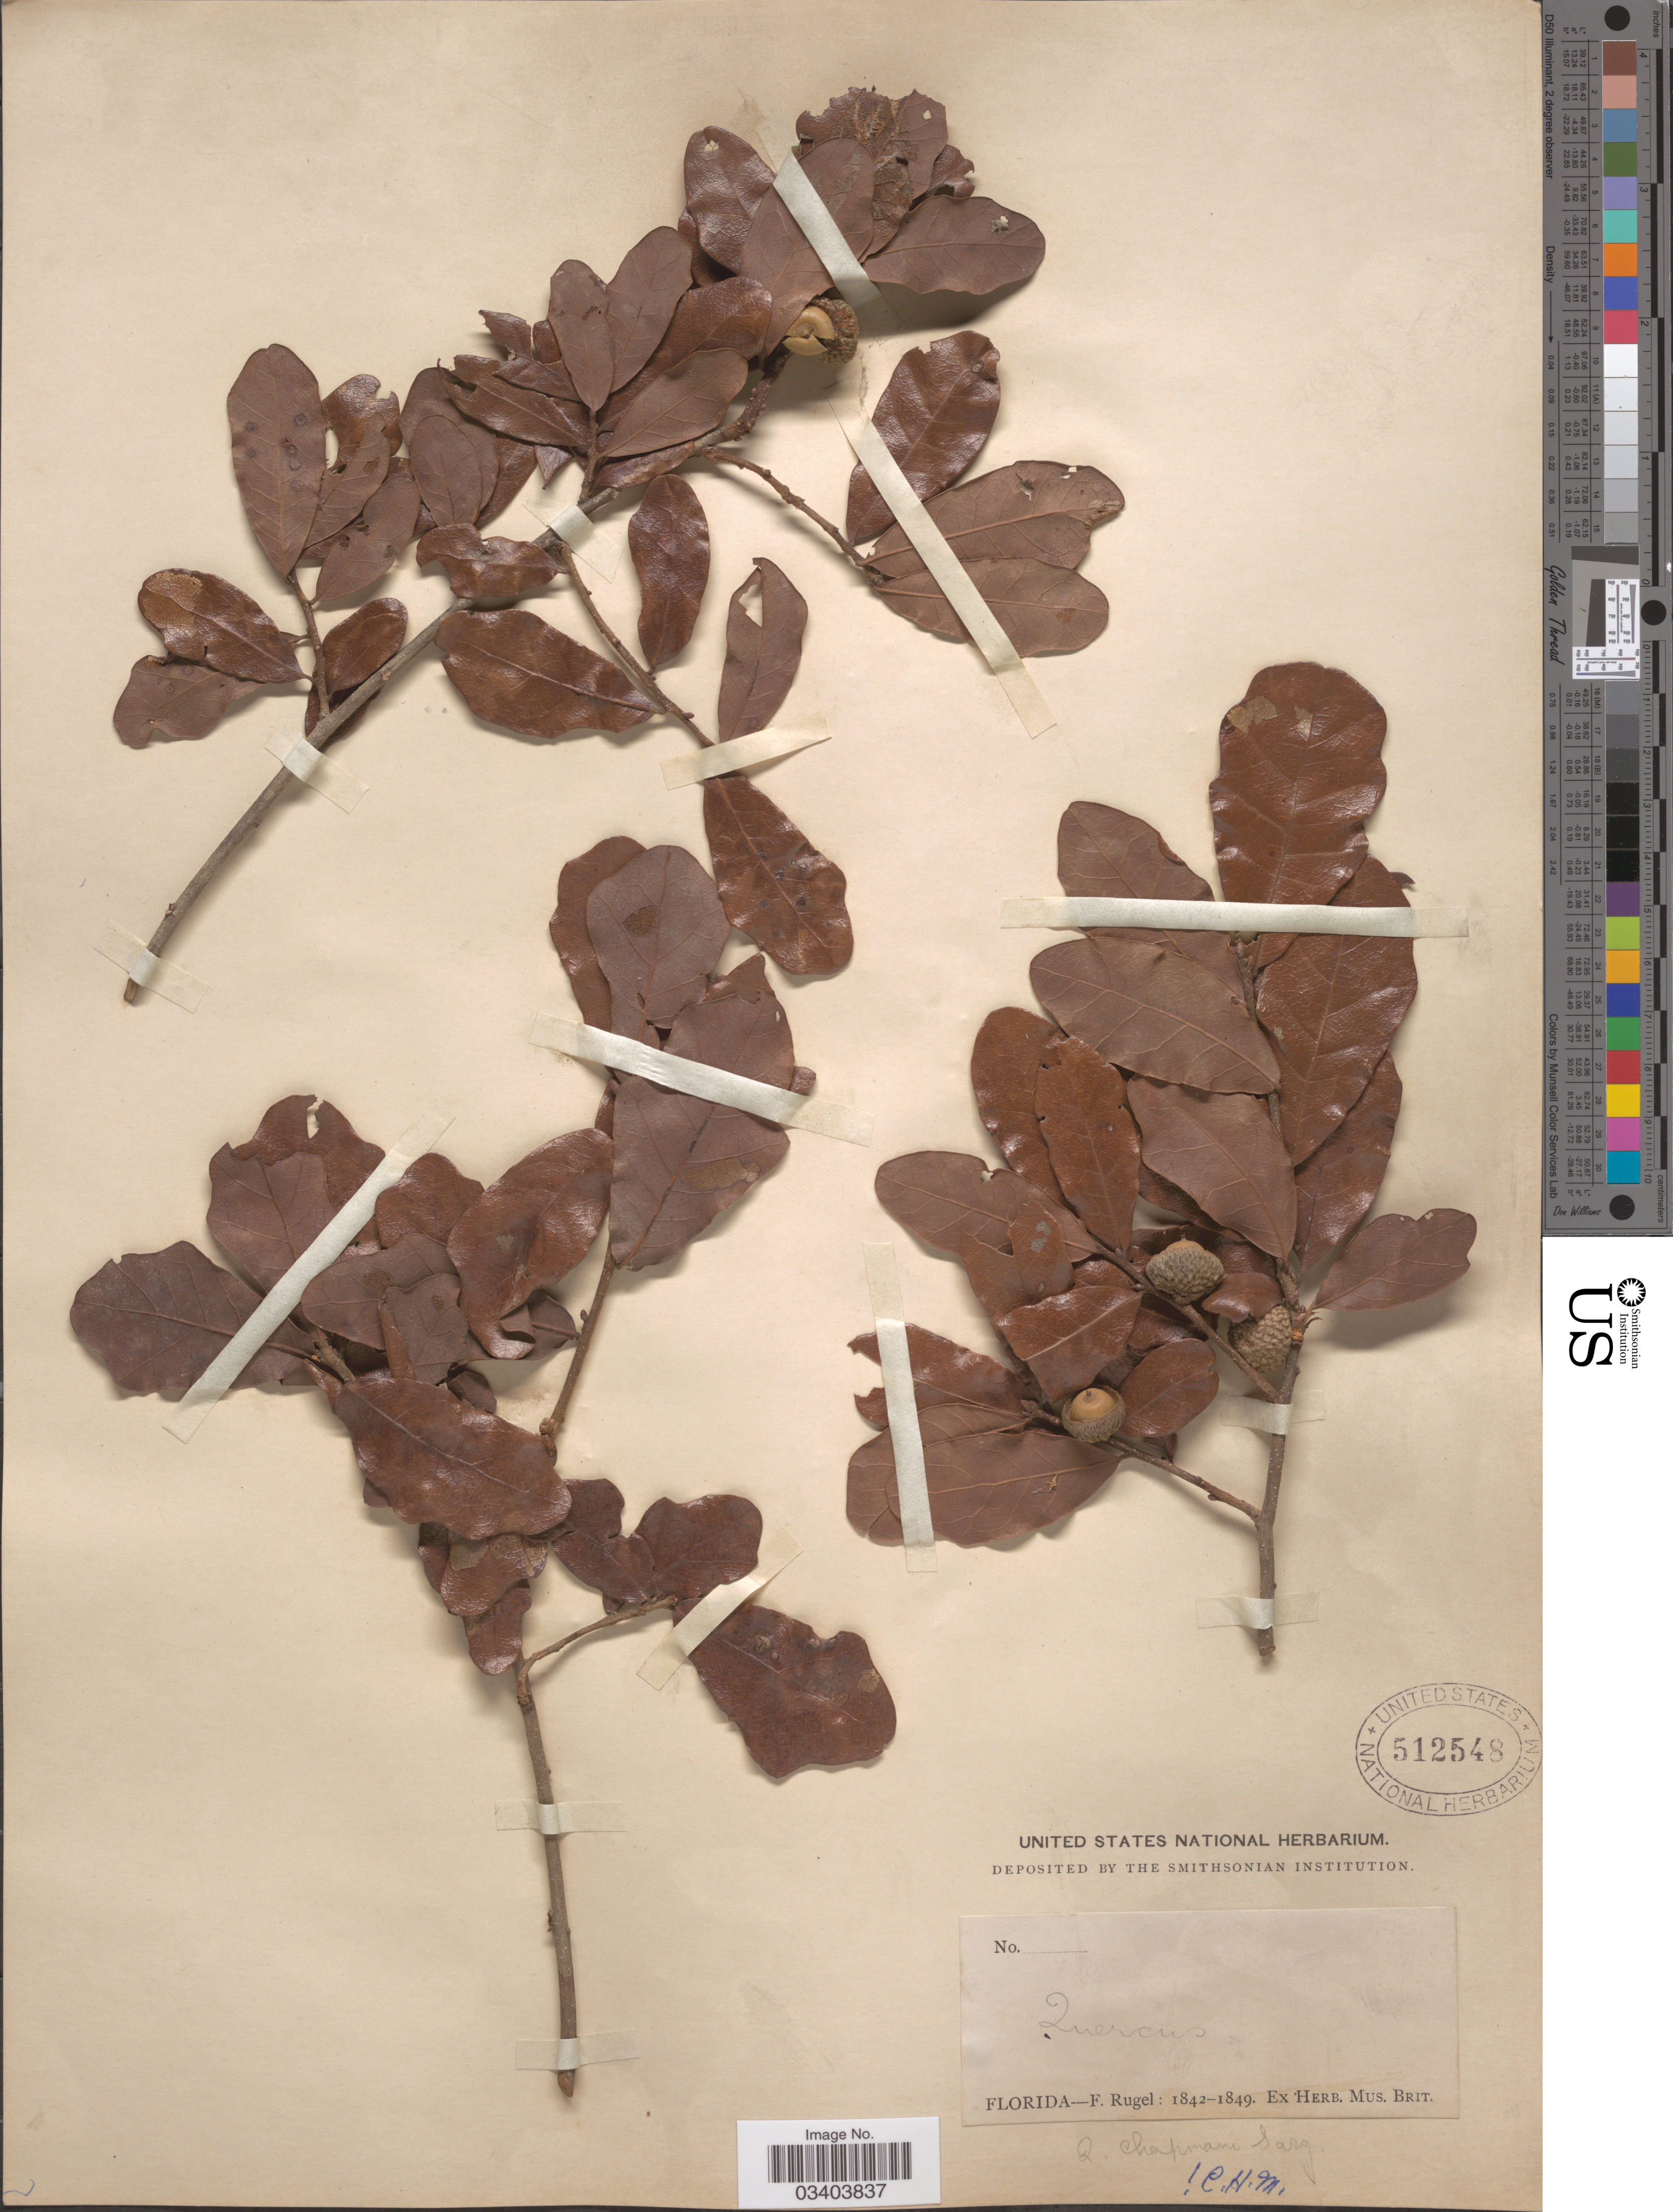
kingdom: Plantae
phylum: Tracheophyta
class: Magnoliopsida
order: Fagales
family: Fagaceae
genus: Quercus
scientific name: Quercus chapmanii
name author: Sarg.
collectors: F. Rugel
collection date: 1842/1849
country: United States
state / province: Florida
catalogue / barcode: US 512548